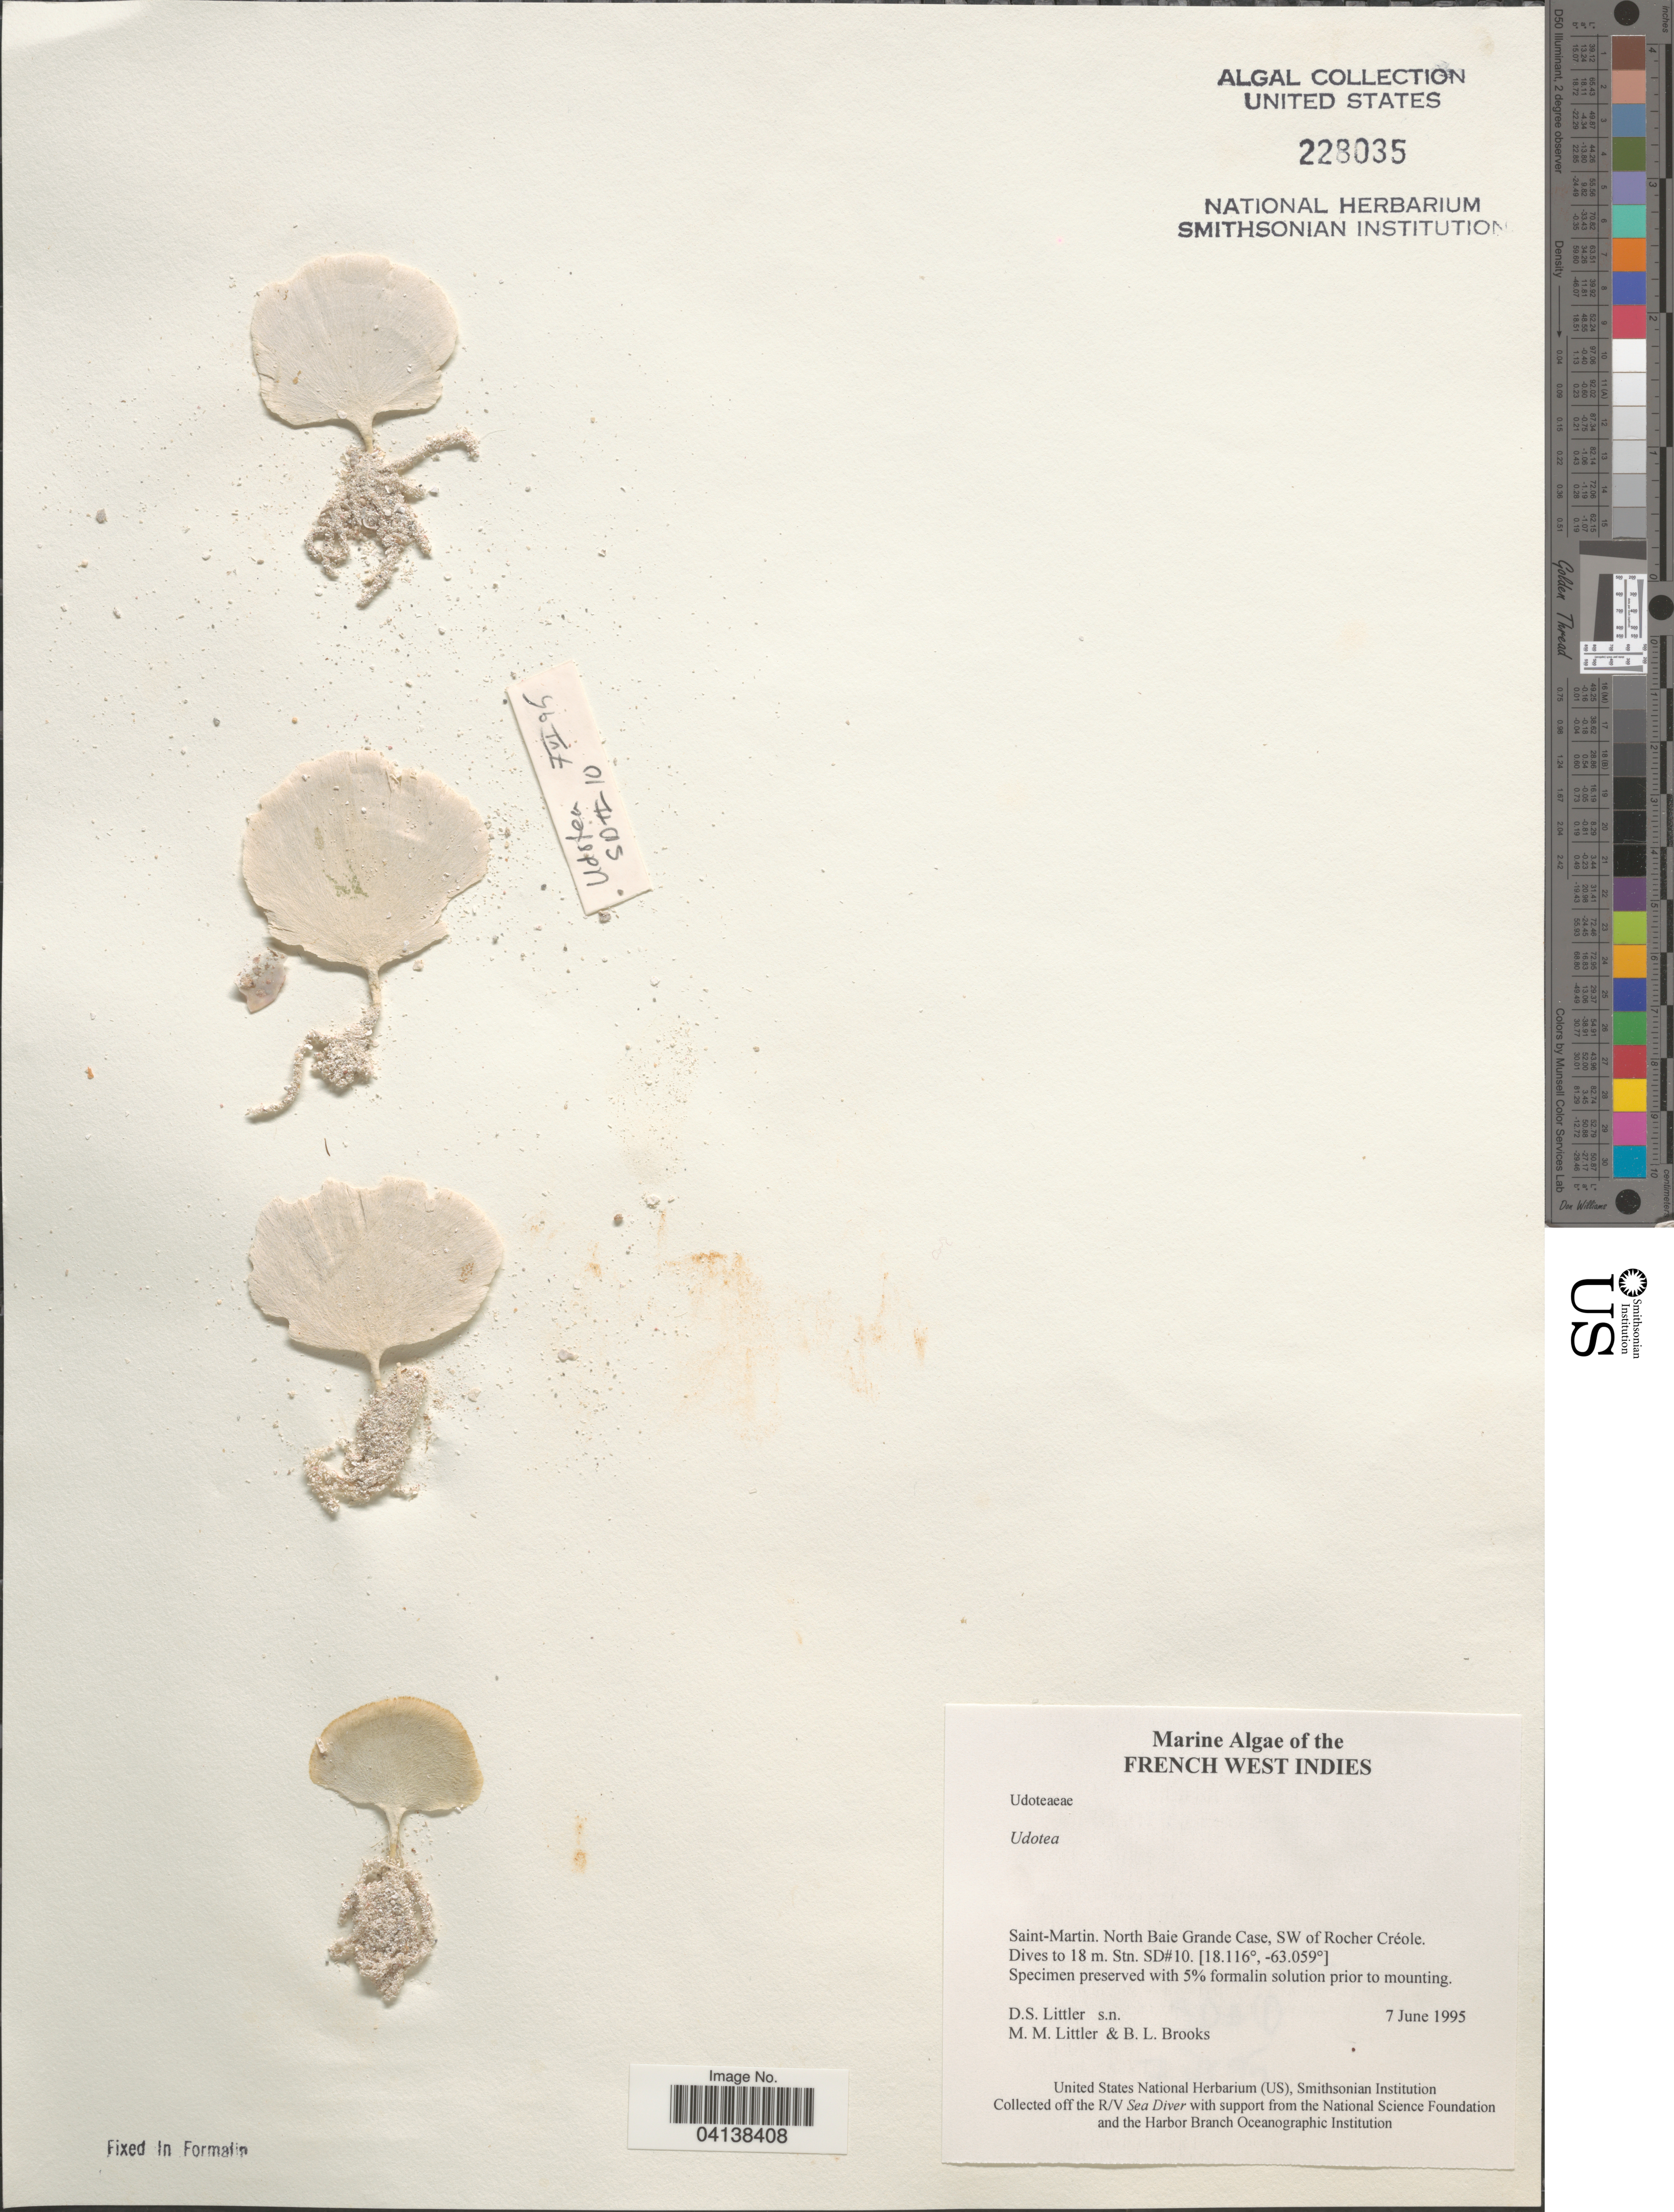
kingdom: Plantae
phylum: Chlorophyta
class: Ulvophyceae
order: Bryopsidales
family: Udoteaceae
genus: Udotea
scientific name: Udotea sp.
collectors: D. S. Littler & B. Brooks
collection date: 1995-06-07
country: Saint Martin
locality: French West Indies. Saint-Martin. North Baie Grande Case, SW of Rocher Créole. Stn. SD#10.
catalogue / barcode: US 228035